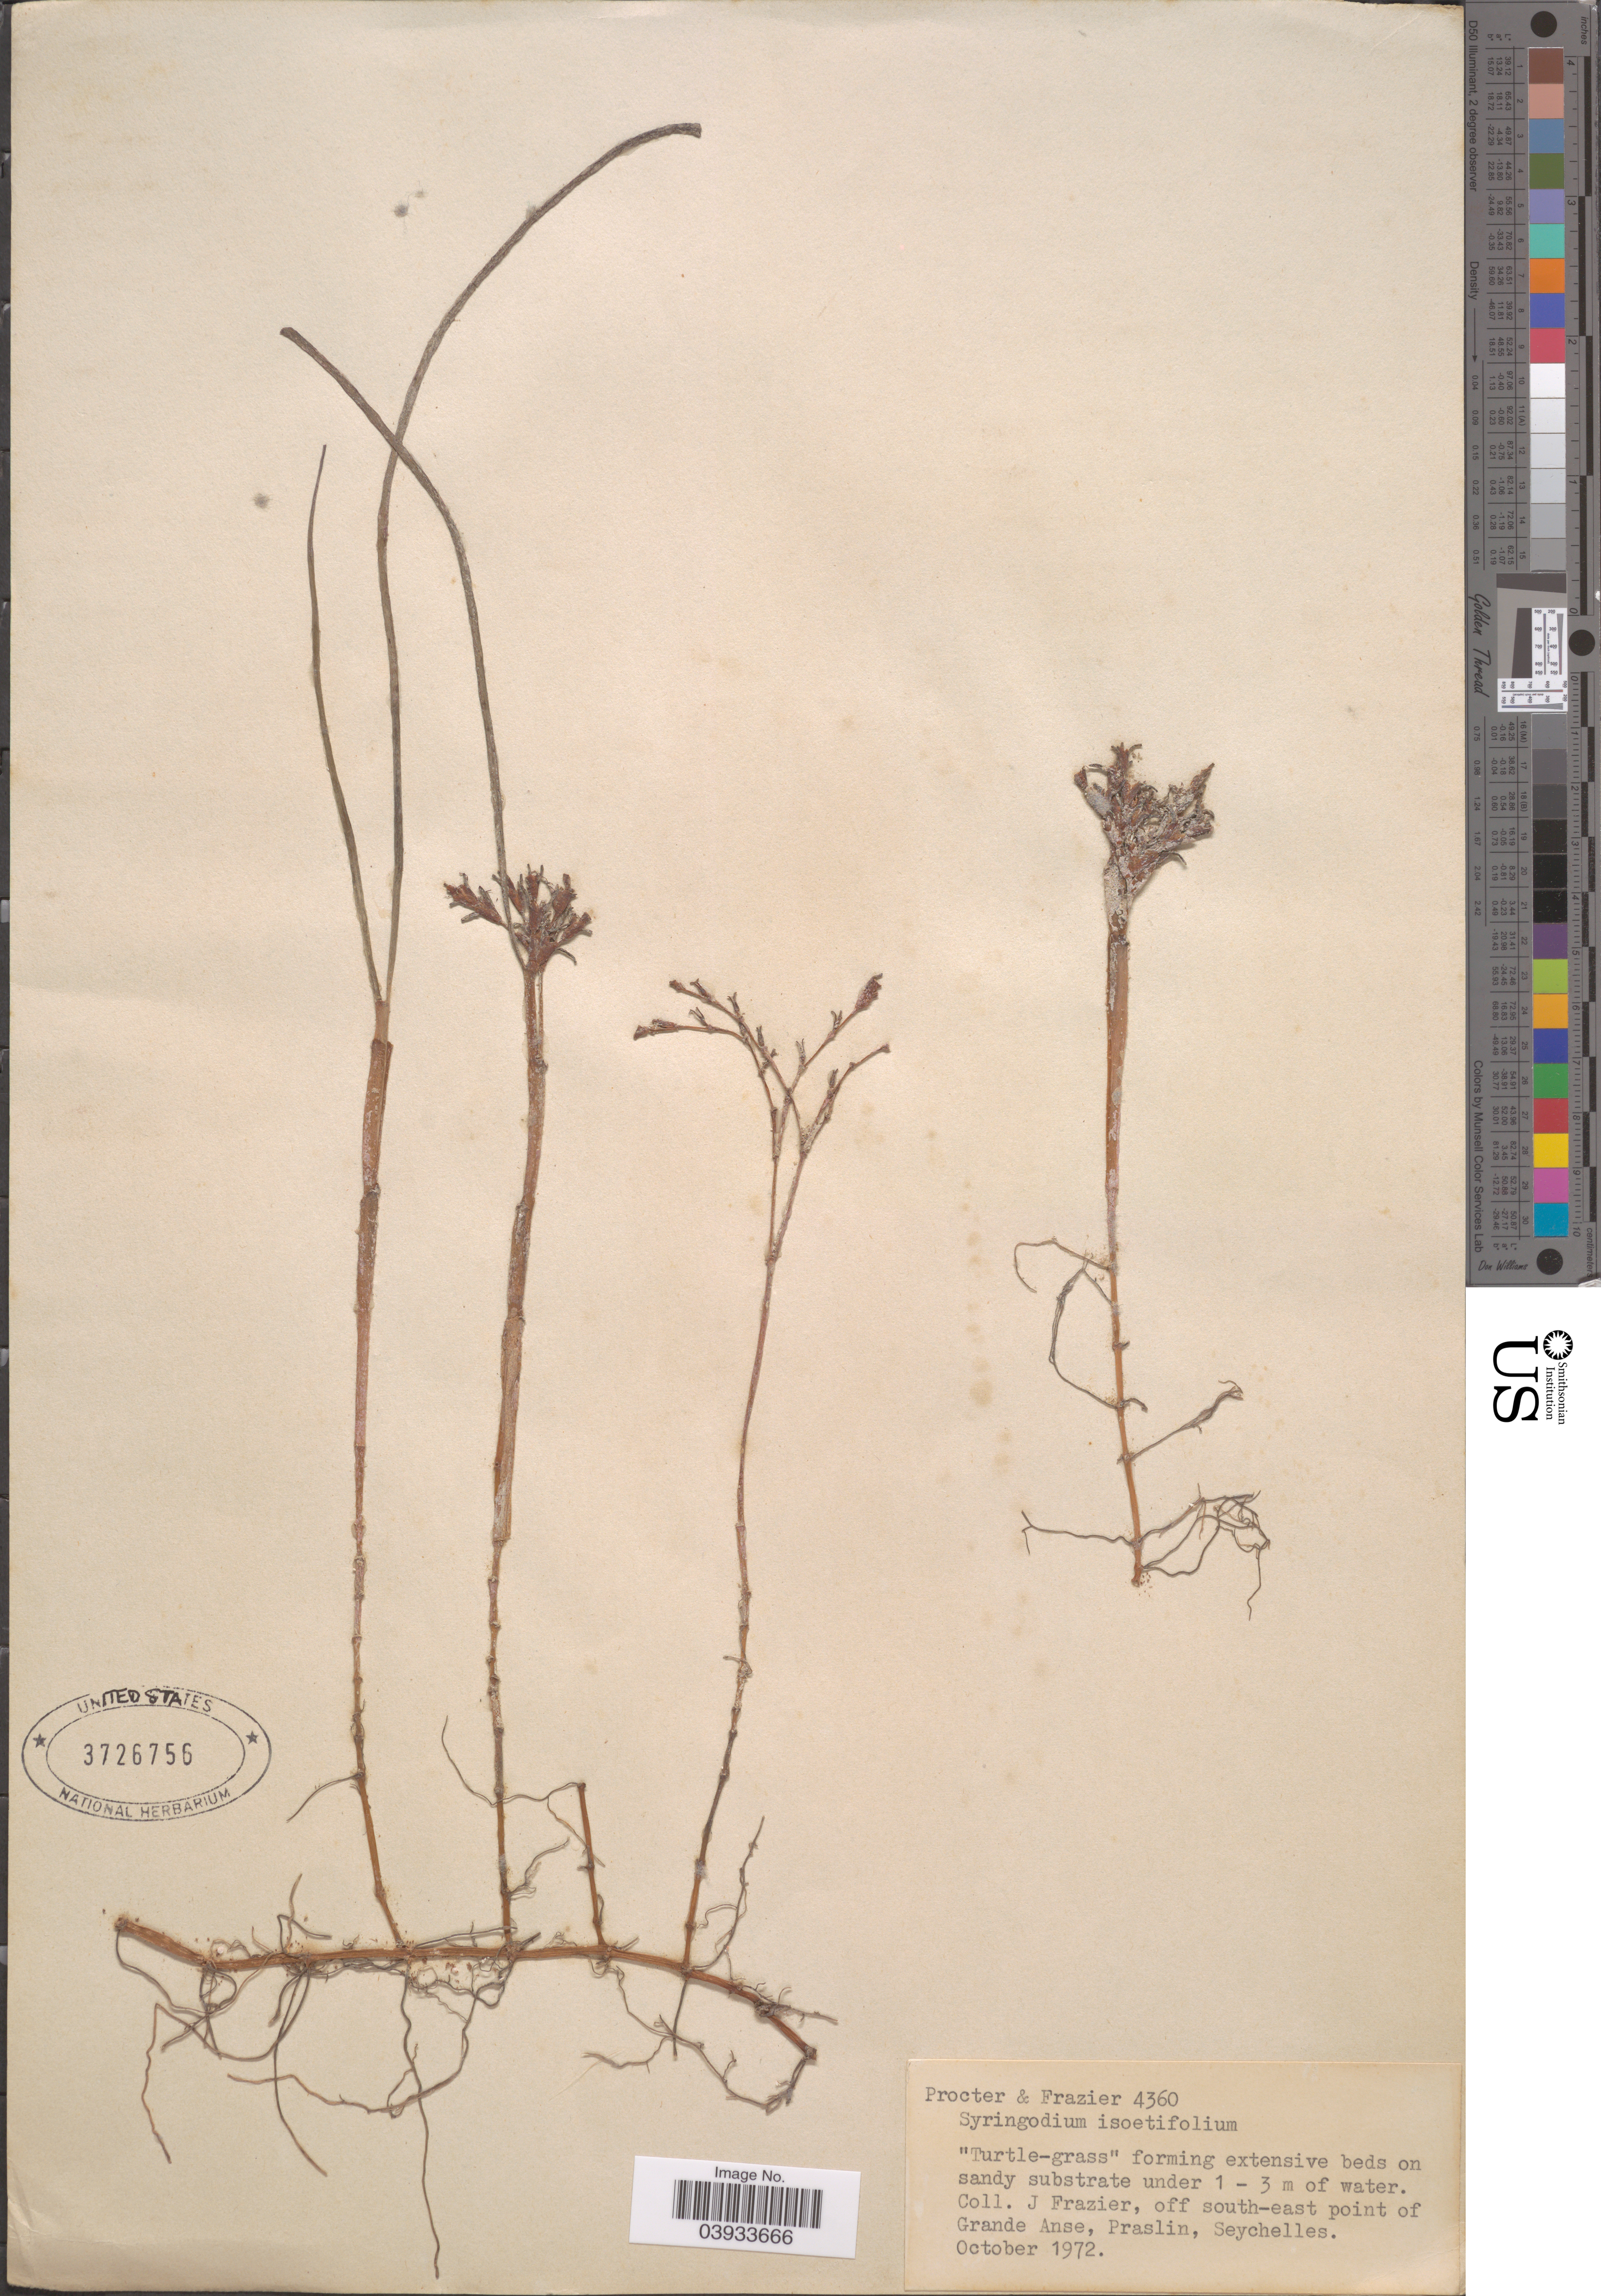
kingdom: Plantae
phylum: Tracheophyta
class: Liliopsida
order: Alismatales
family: Cymodoceaceae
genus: Syringodium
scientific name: Syringodium sp.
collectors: -- Proctor & J. Frazier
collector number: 4360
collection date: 1972-10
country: Seychelles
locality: Off south-east point of Grande Anse, Praslin.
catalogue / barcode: US 3726756